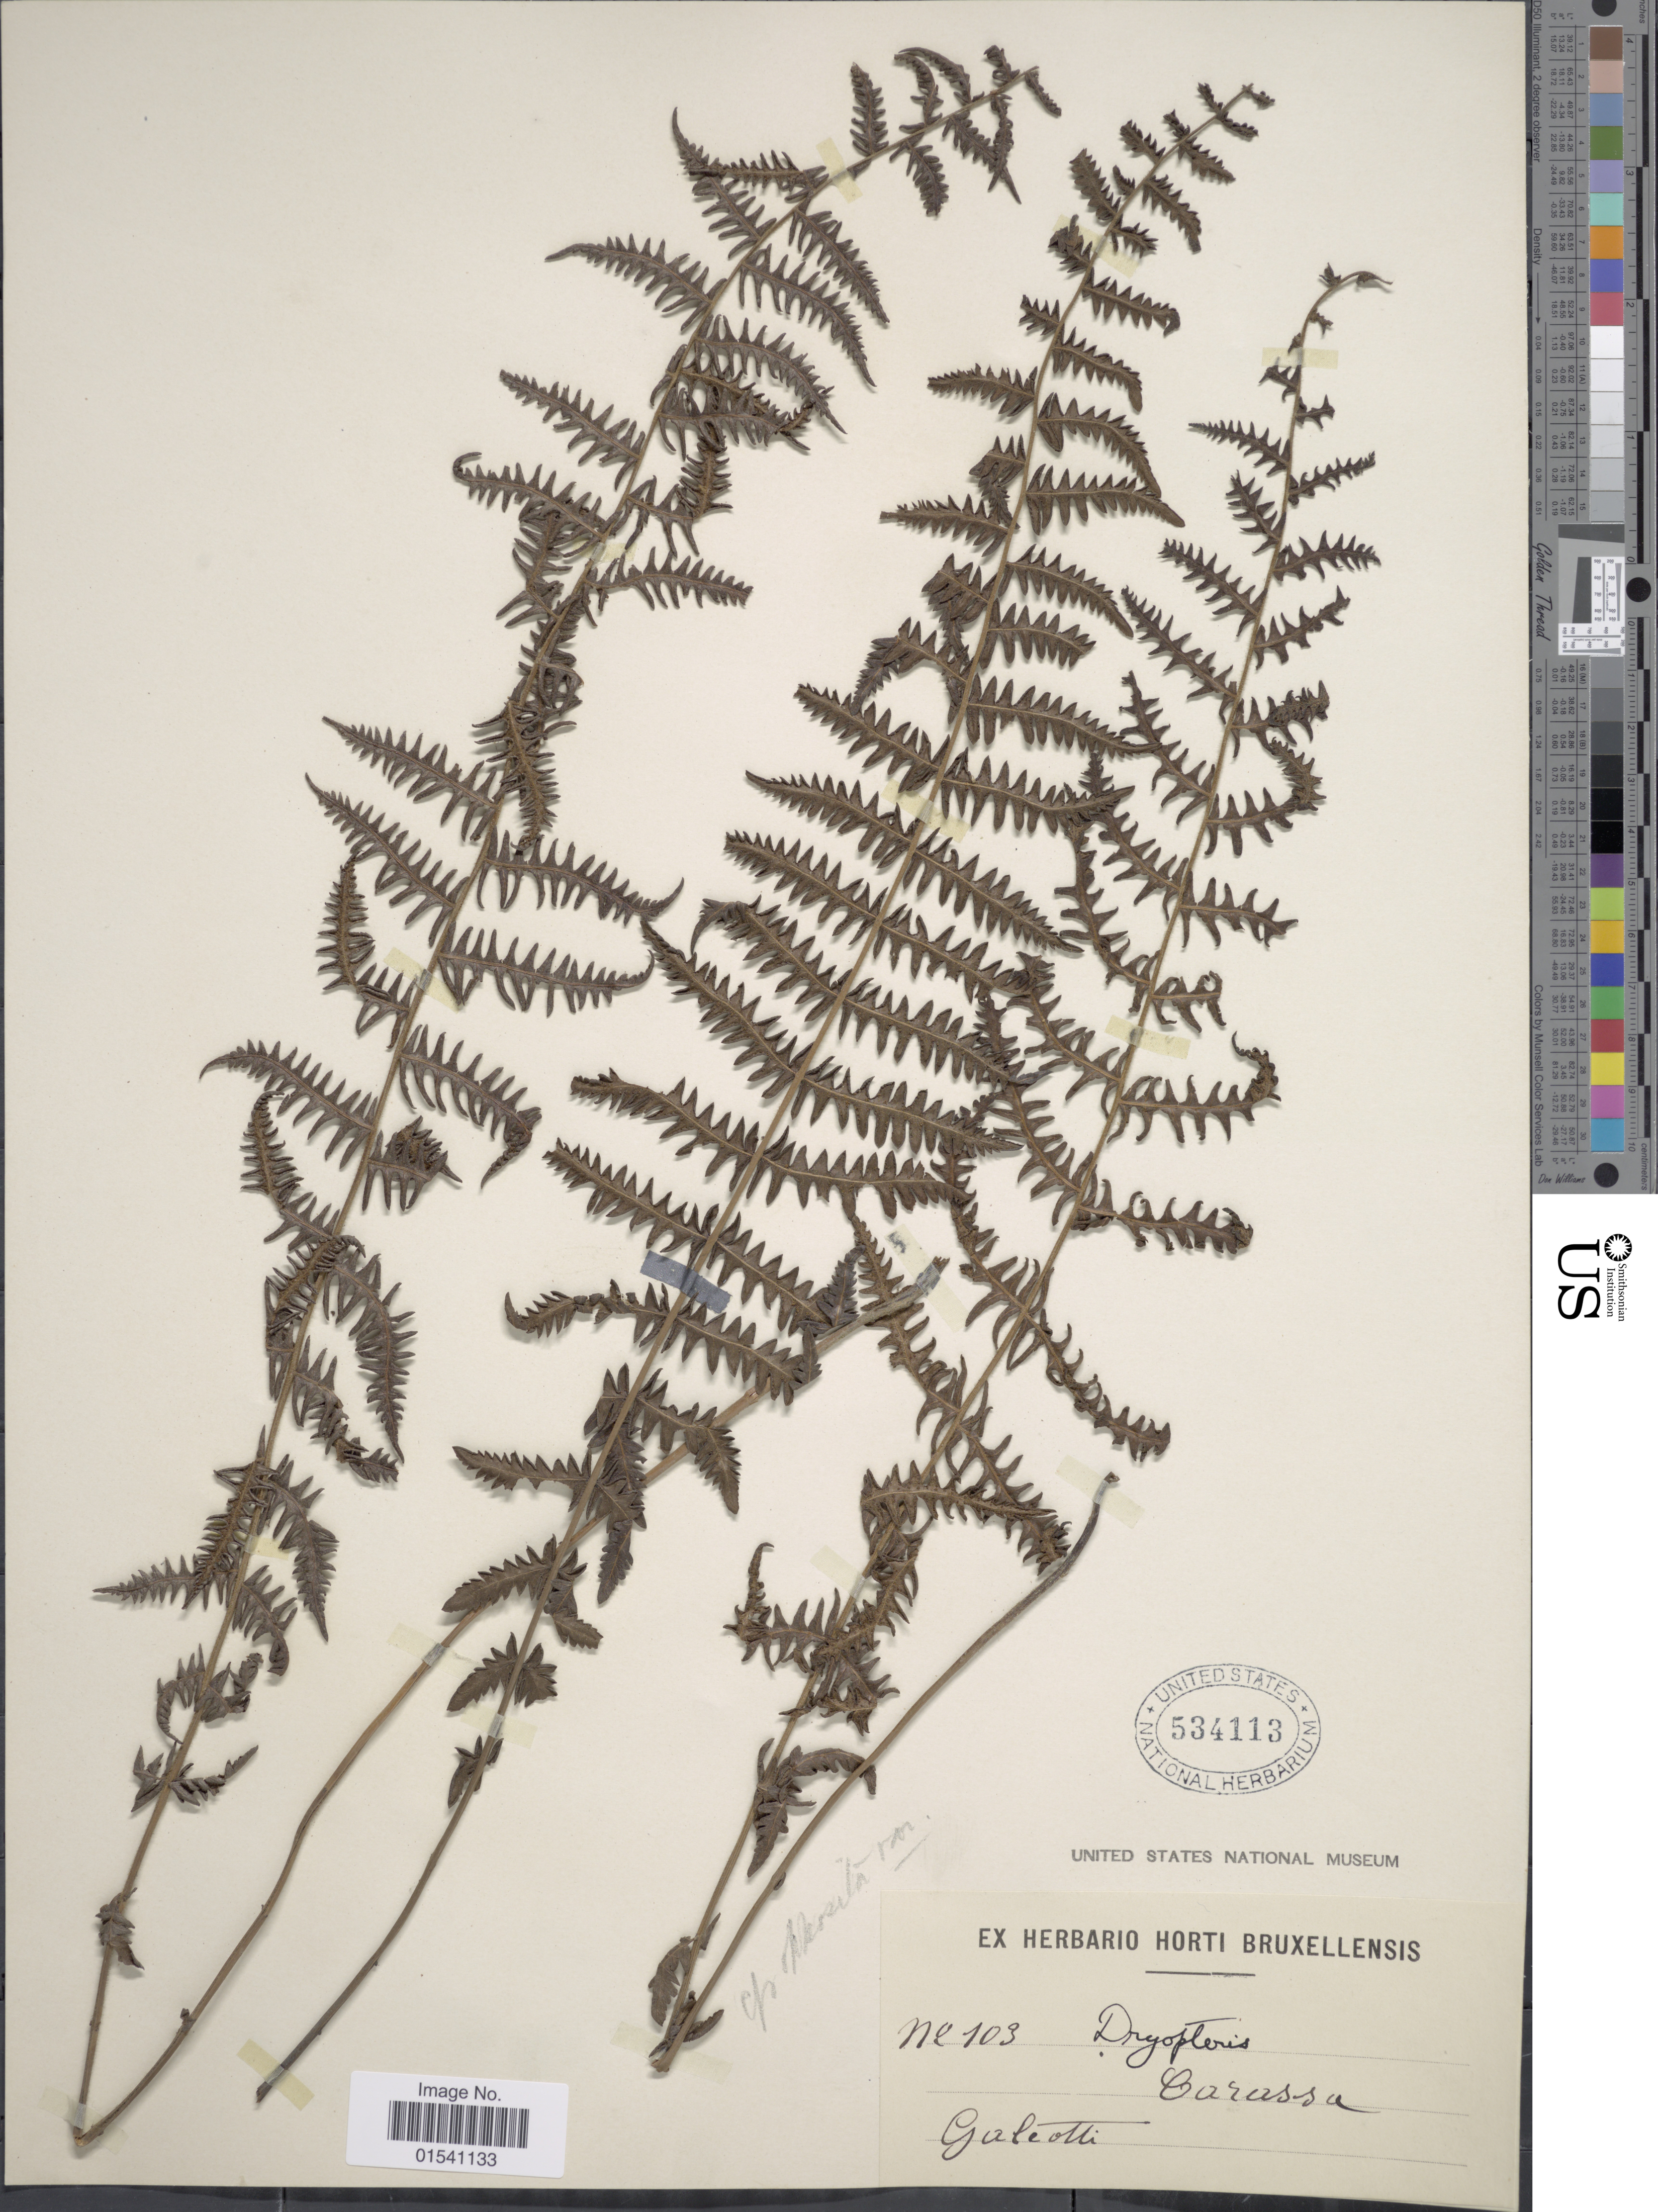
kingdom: Plantae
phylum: Tracheophyta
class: Polypodiopsida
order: Polypodiales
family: Thelypteridaceae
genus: Amauropelta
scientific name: Amauropelta sp.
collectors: -. Galeotti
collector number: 103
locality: Carassa [interpreted]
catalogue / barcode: US 534113